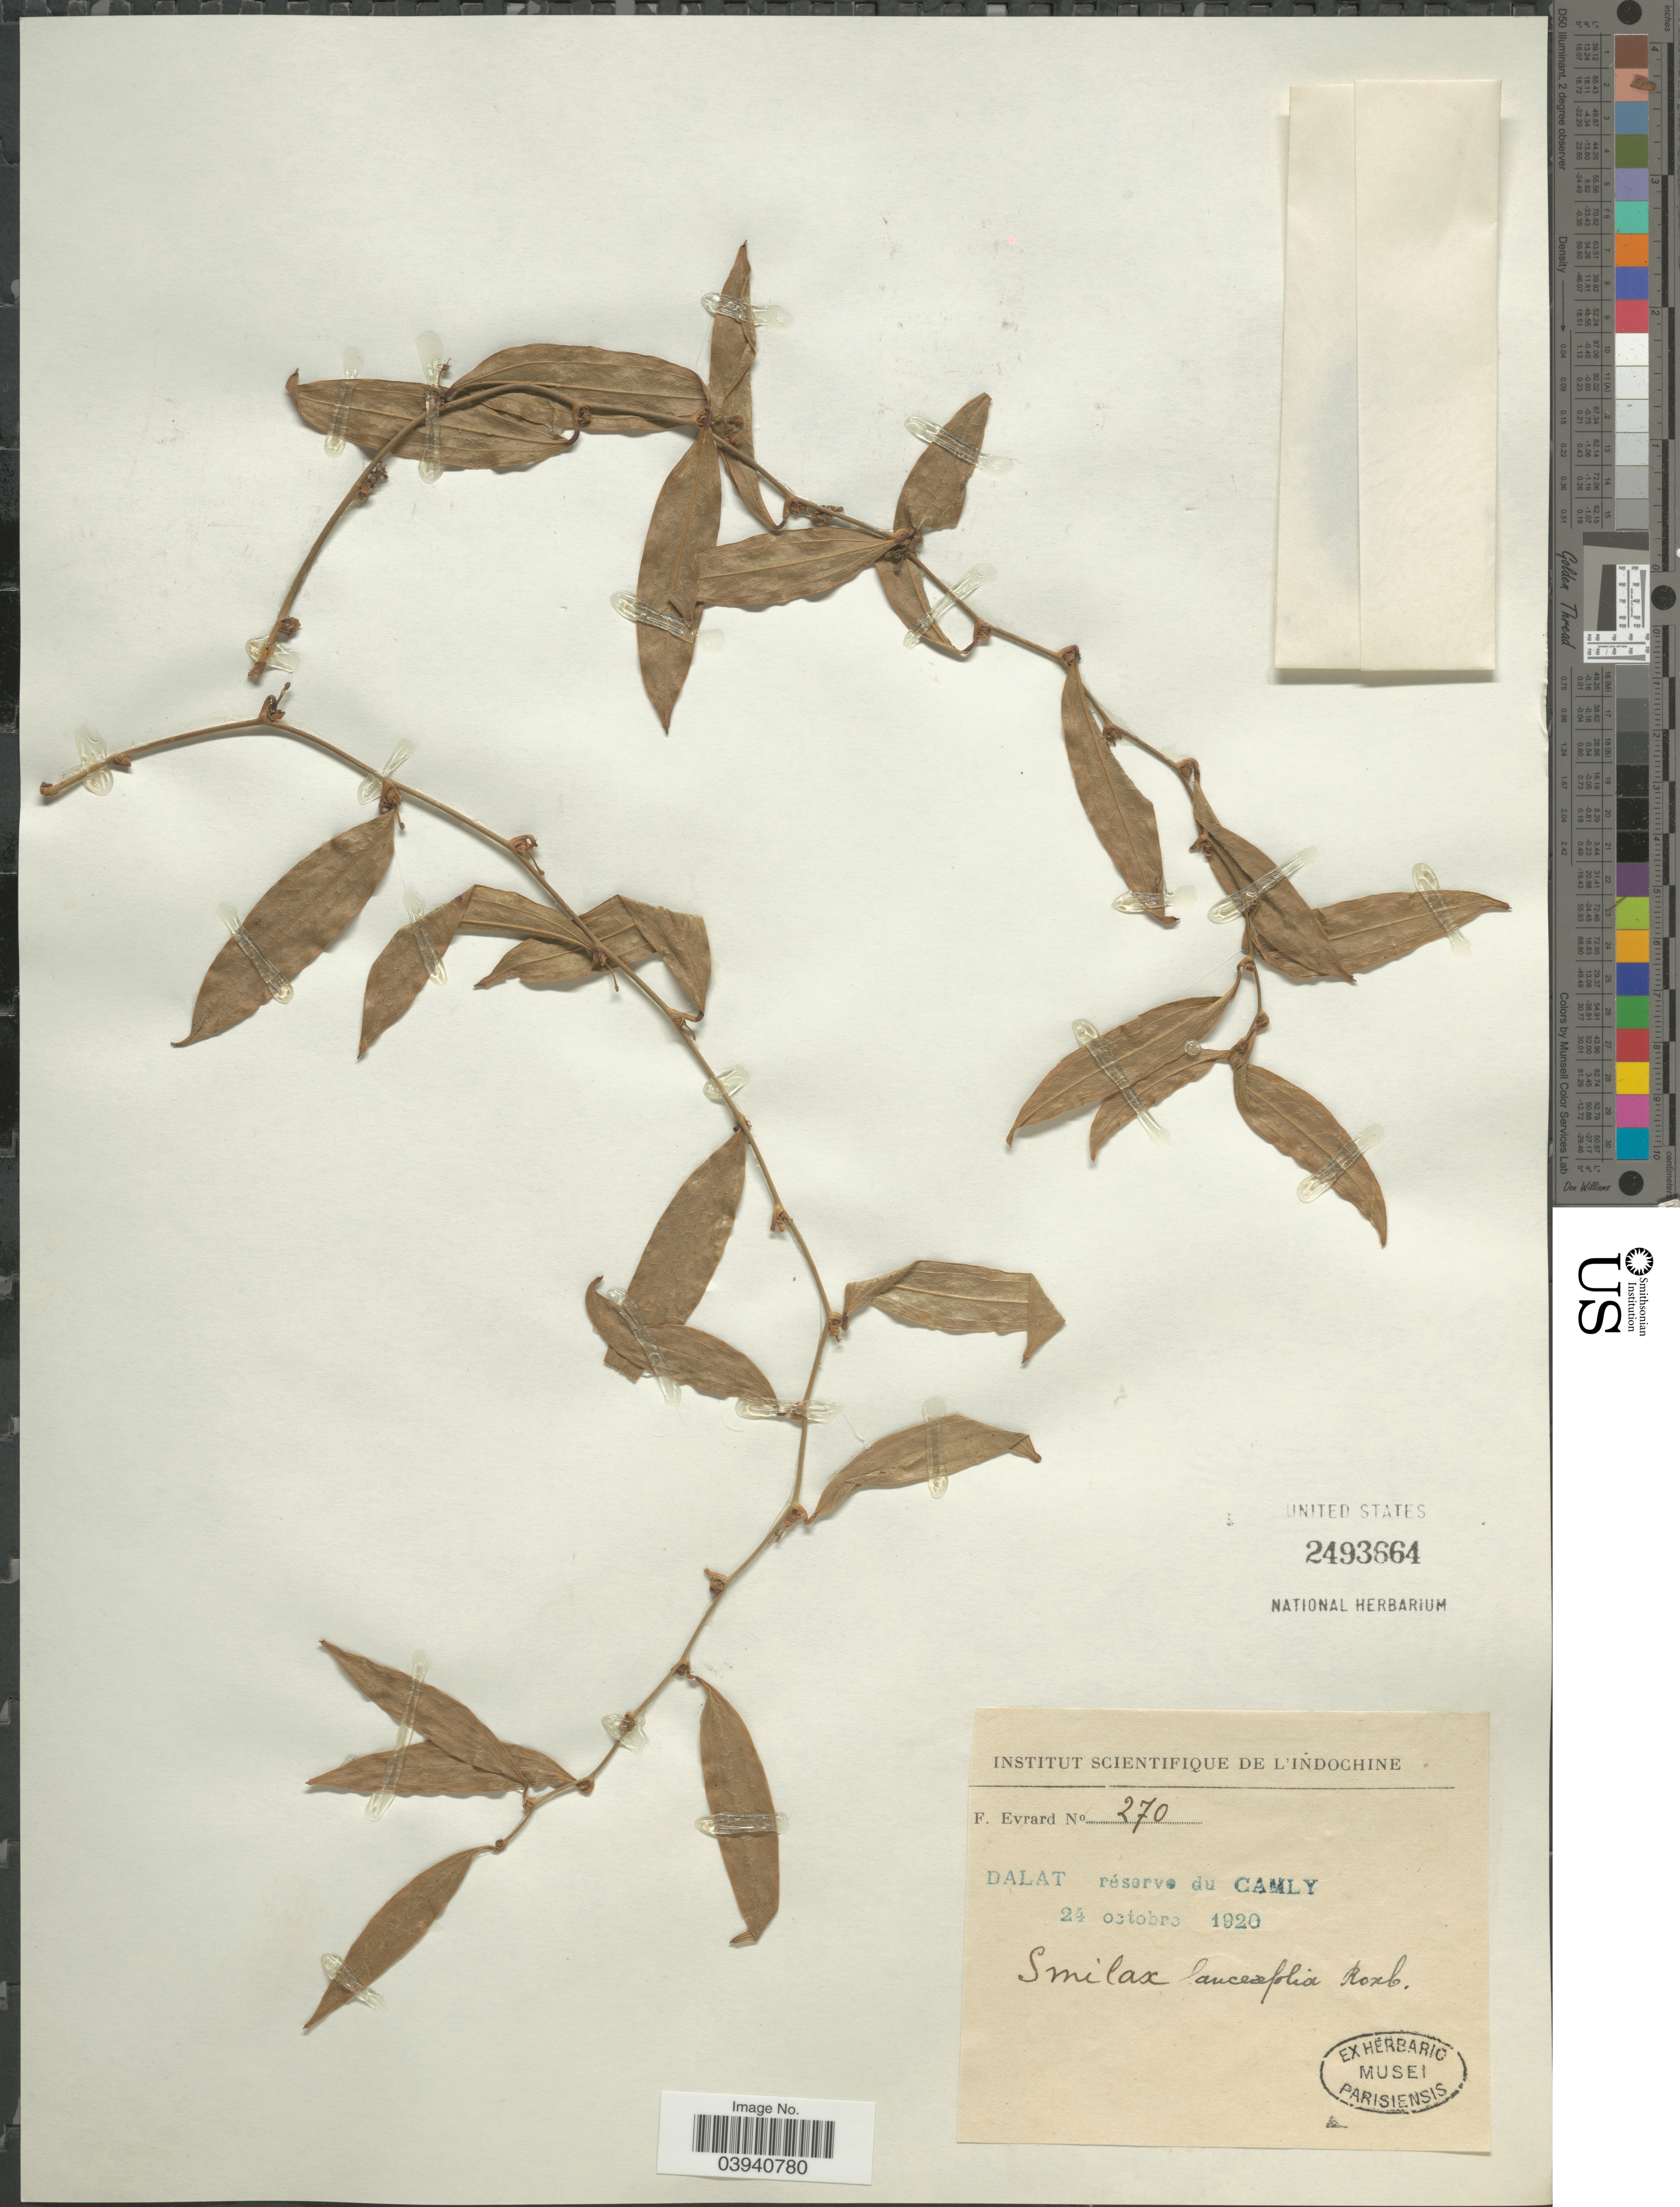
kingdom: Plantae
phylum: Tracheophyta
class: Liliopsida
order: Liliales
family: Smilacaceae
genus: Smilax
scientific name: Smilax lanceifolia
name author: Roxb.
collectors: F. Evrard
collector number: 270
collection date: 1920-10-24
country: Vietnam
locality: Dalat réserve du Camly.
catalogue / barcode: US 2493664